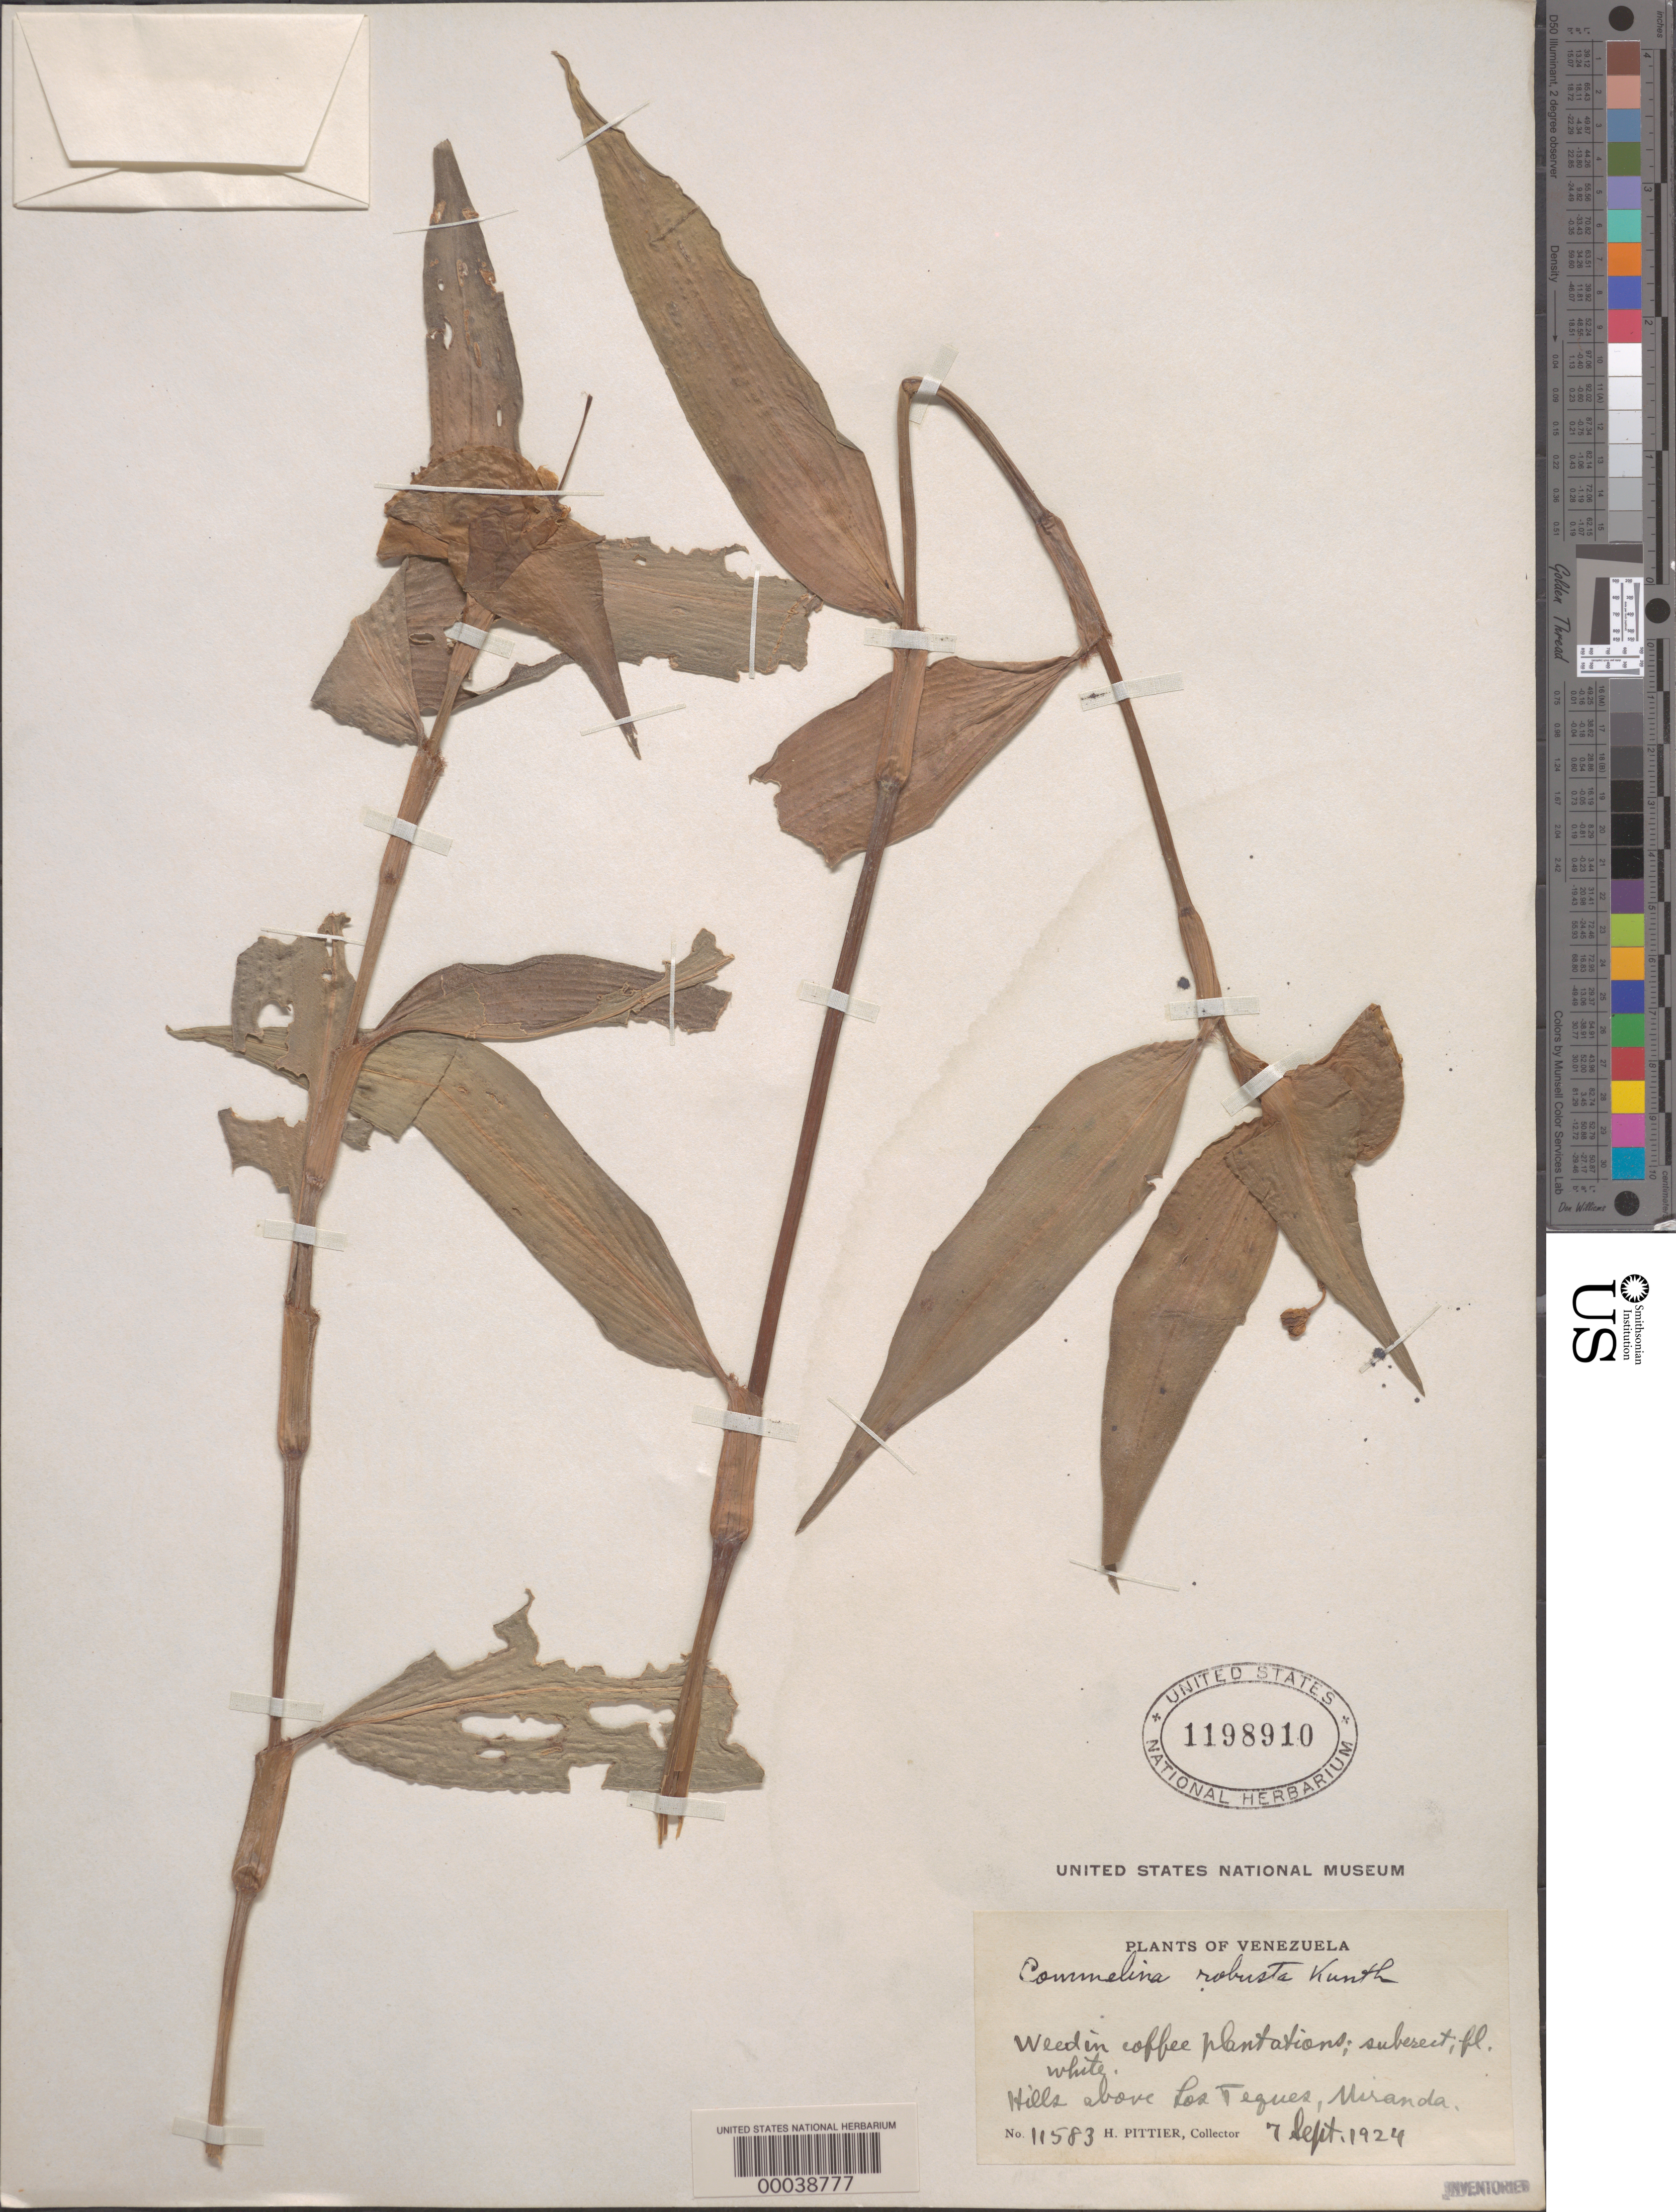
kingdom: Plantae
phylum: Tracheophyta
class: Liliopsida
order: Commelinales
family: Commelinaceae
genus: Commelina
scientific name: Commelina obliqua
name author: Vahl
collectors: H. F. Pittier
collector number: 11583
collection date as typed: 07 Sep 1924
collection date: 1924-09-07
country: Venezuela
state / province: Miranda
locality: Los teques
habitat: Cultivated soil; coffee plantation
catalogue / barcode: US 1198910